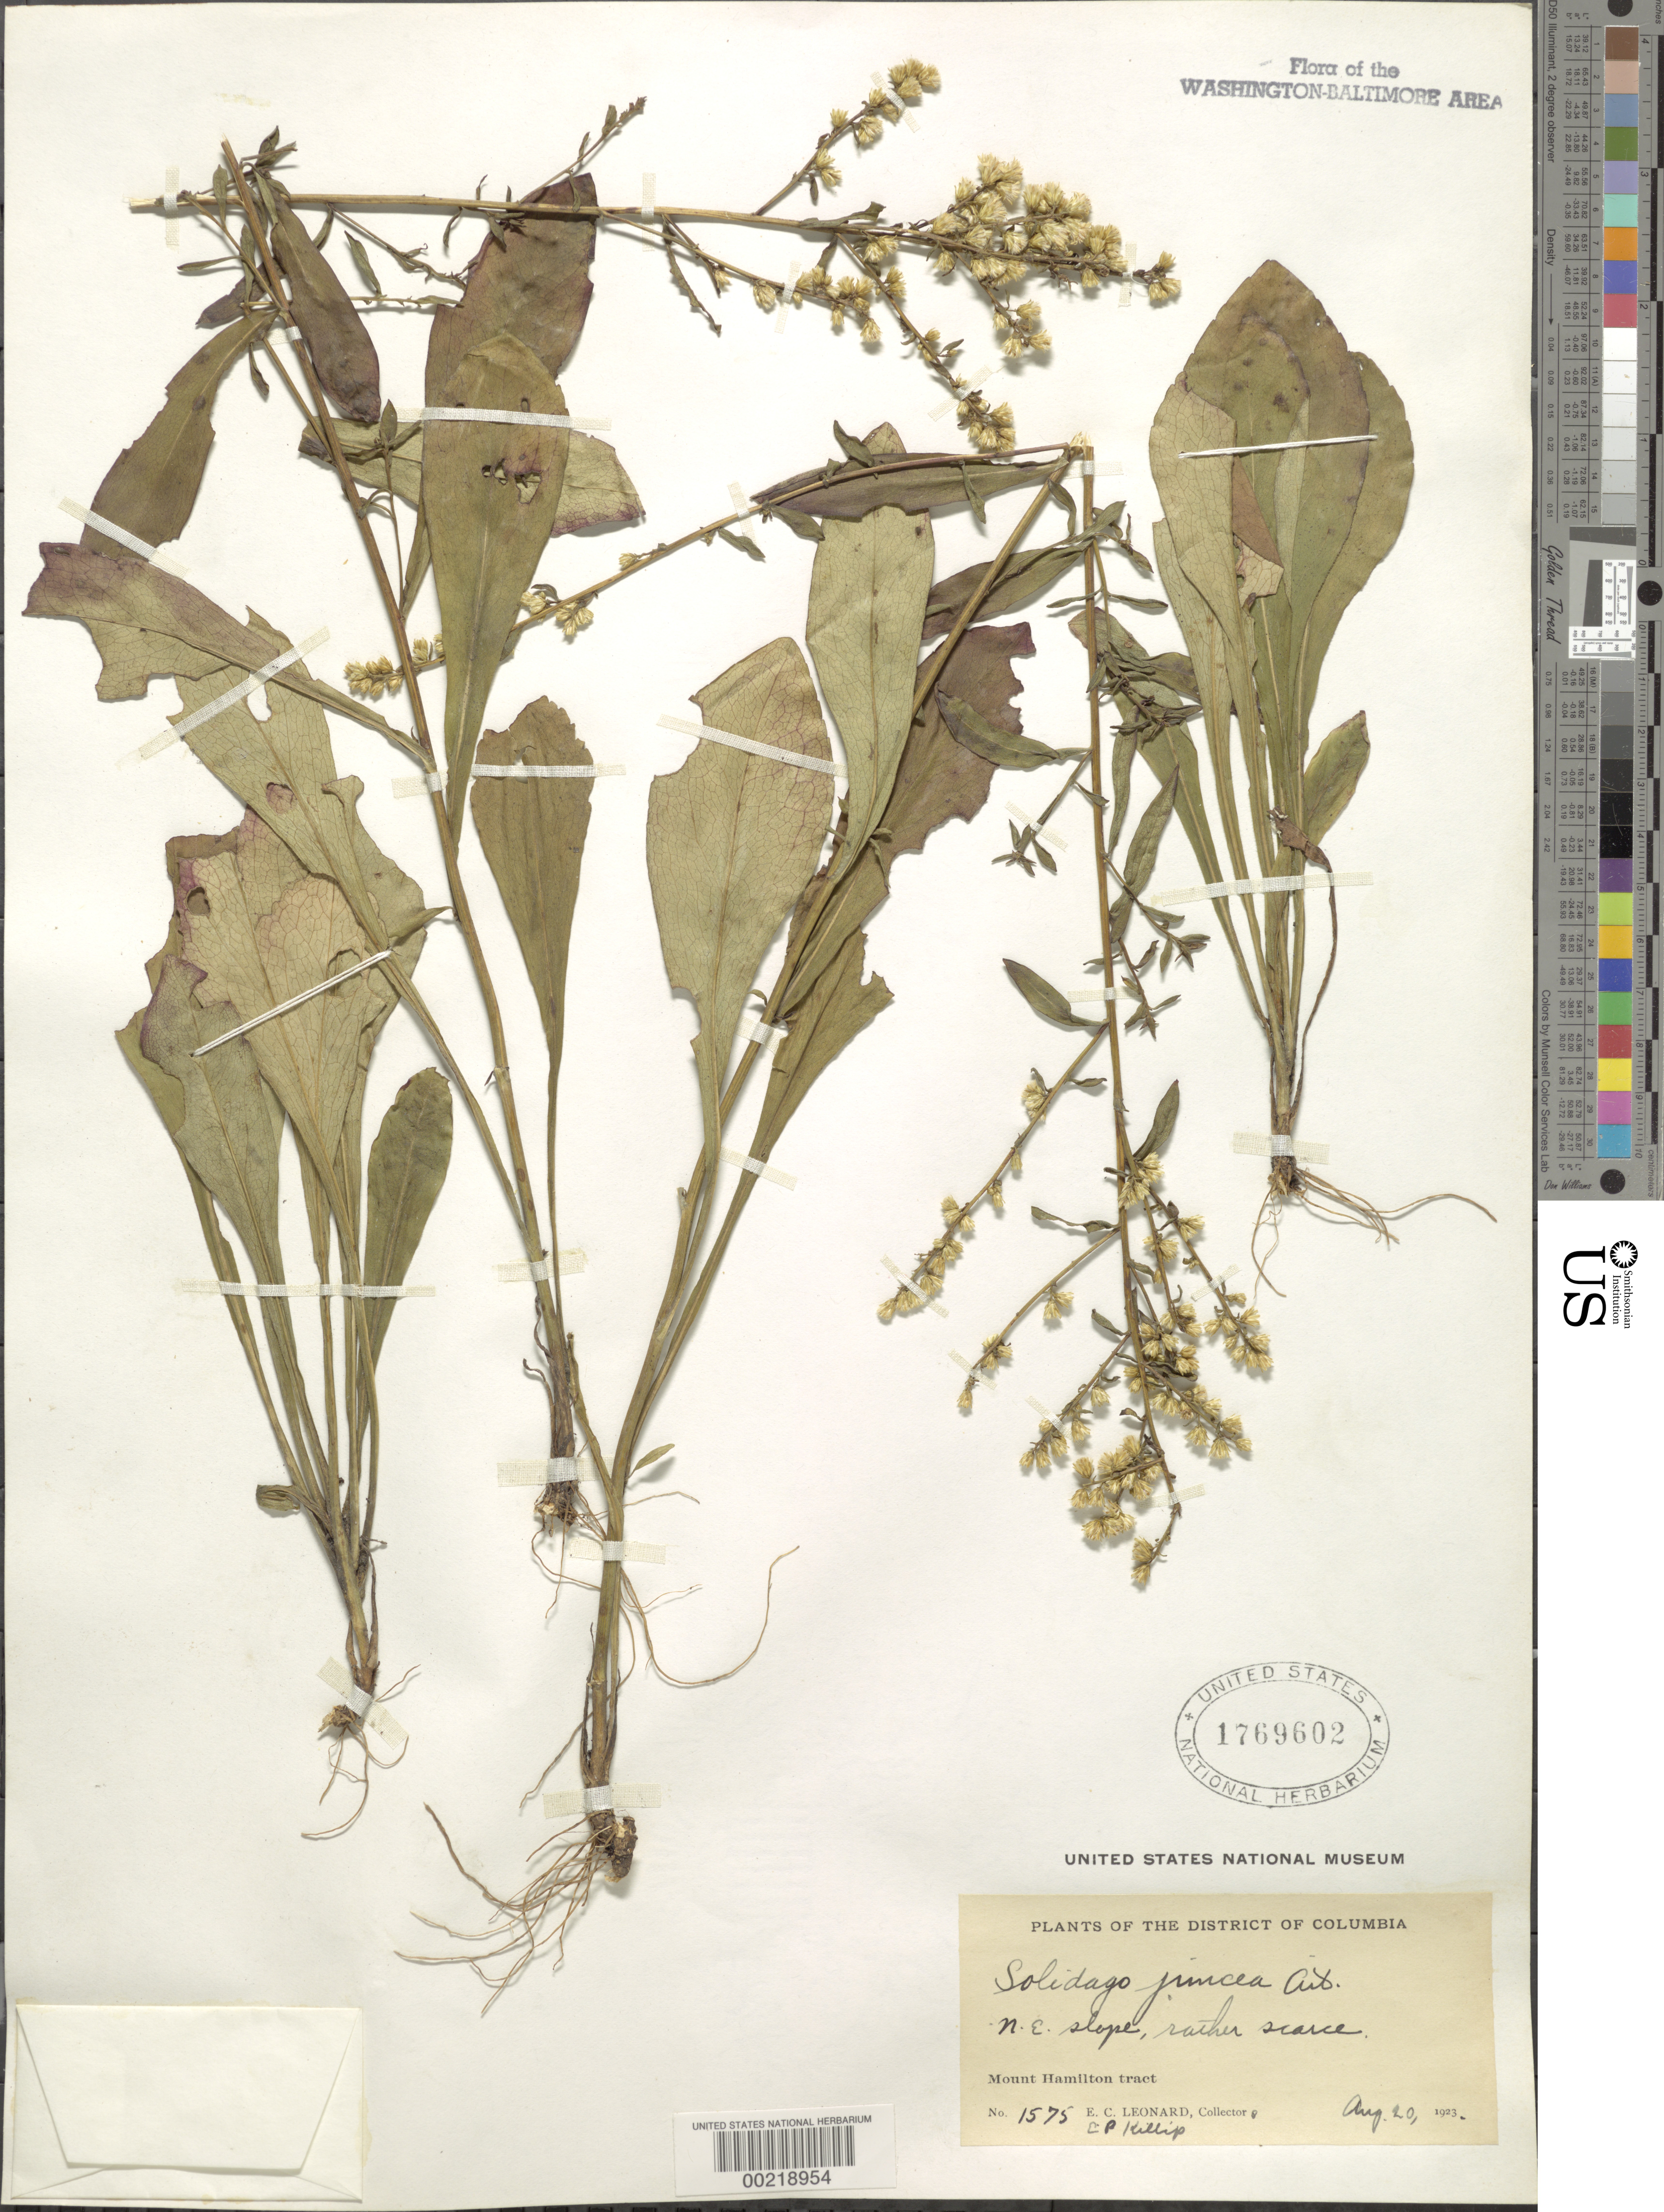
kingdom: Plantae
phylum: Tracheophyta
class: Magnoliopsida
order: Asterales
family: Asteraceae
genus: Solidago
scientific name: Solidago juncea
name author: Aiton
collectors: E. C. Leonard & E. P. Killip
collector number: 1575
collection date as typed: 20 Aug 1923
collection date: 1923-08-20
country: United States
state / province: District of Columbia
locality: NE of Mount Hamilton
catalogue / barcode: US 1769602